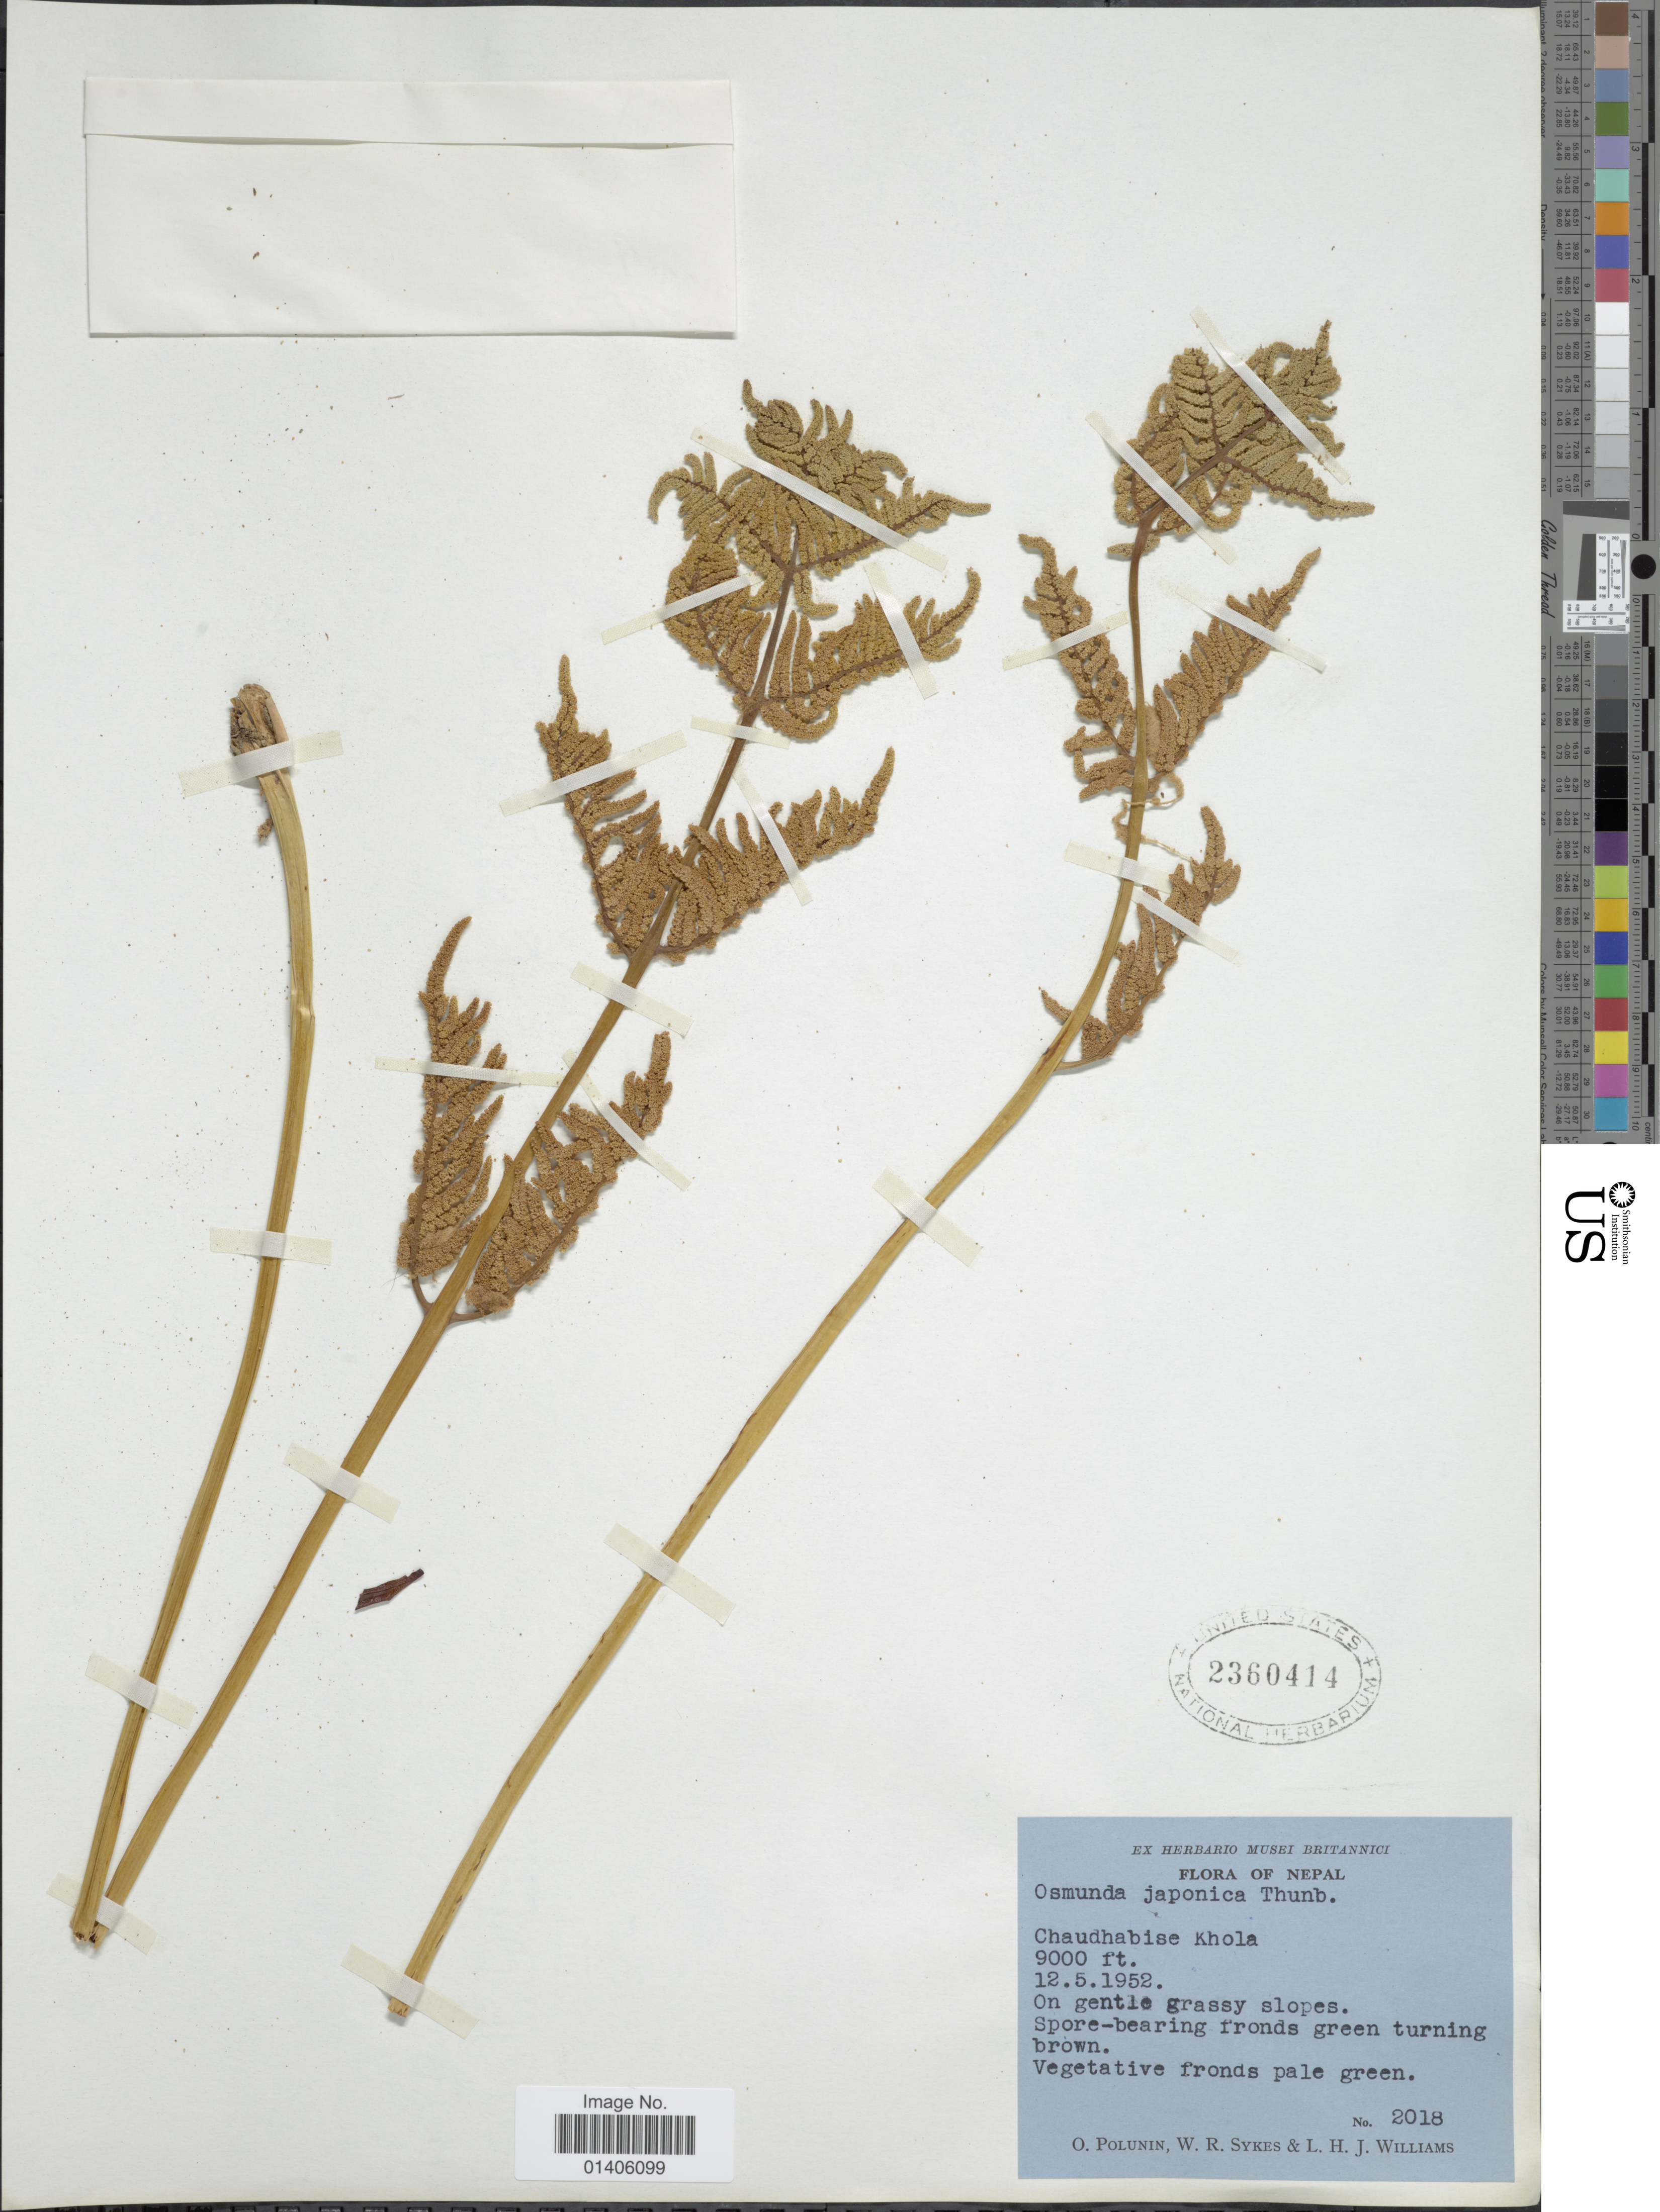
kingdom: Plantae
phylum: Tracheophyta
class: Polypodiopsida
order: Osmundales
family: Osmundaceae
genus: Osmunda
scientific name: Osmunda japonica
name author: Thunb.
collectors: O. V. Polunin, W. R. Sykes & L. H. J. Williams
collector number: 2018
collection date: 1952-05-12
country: Nepal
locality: Chaudhabise Khola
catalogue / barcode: US 2360414